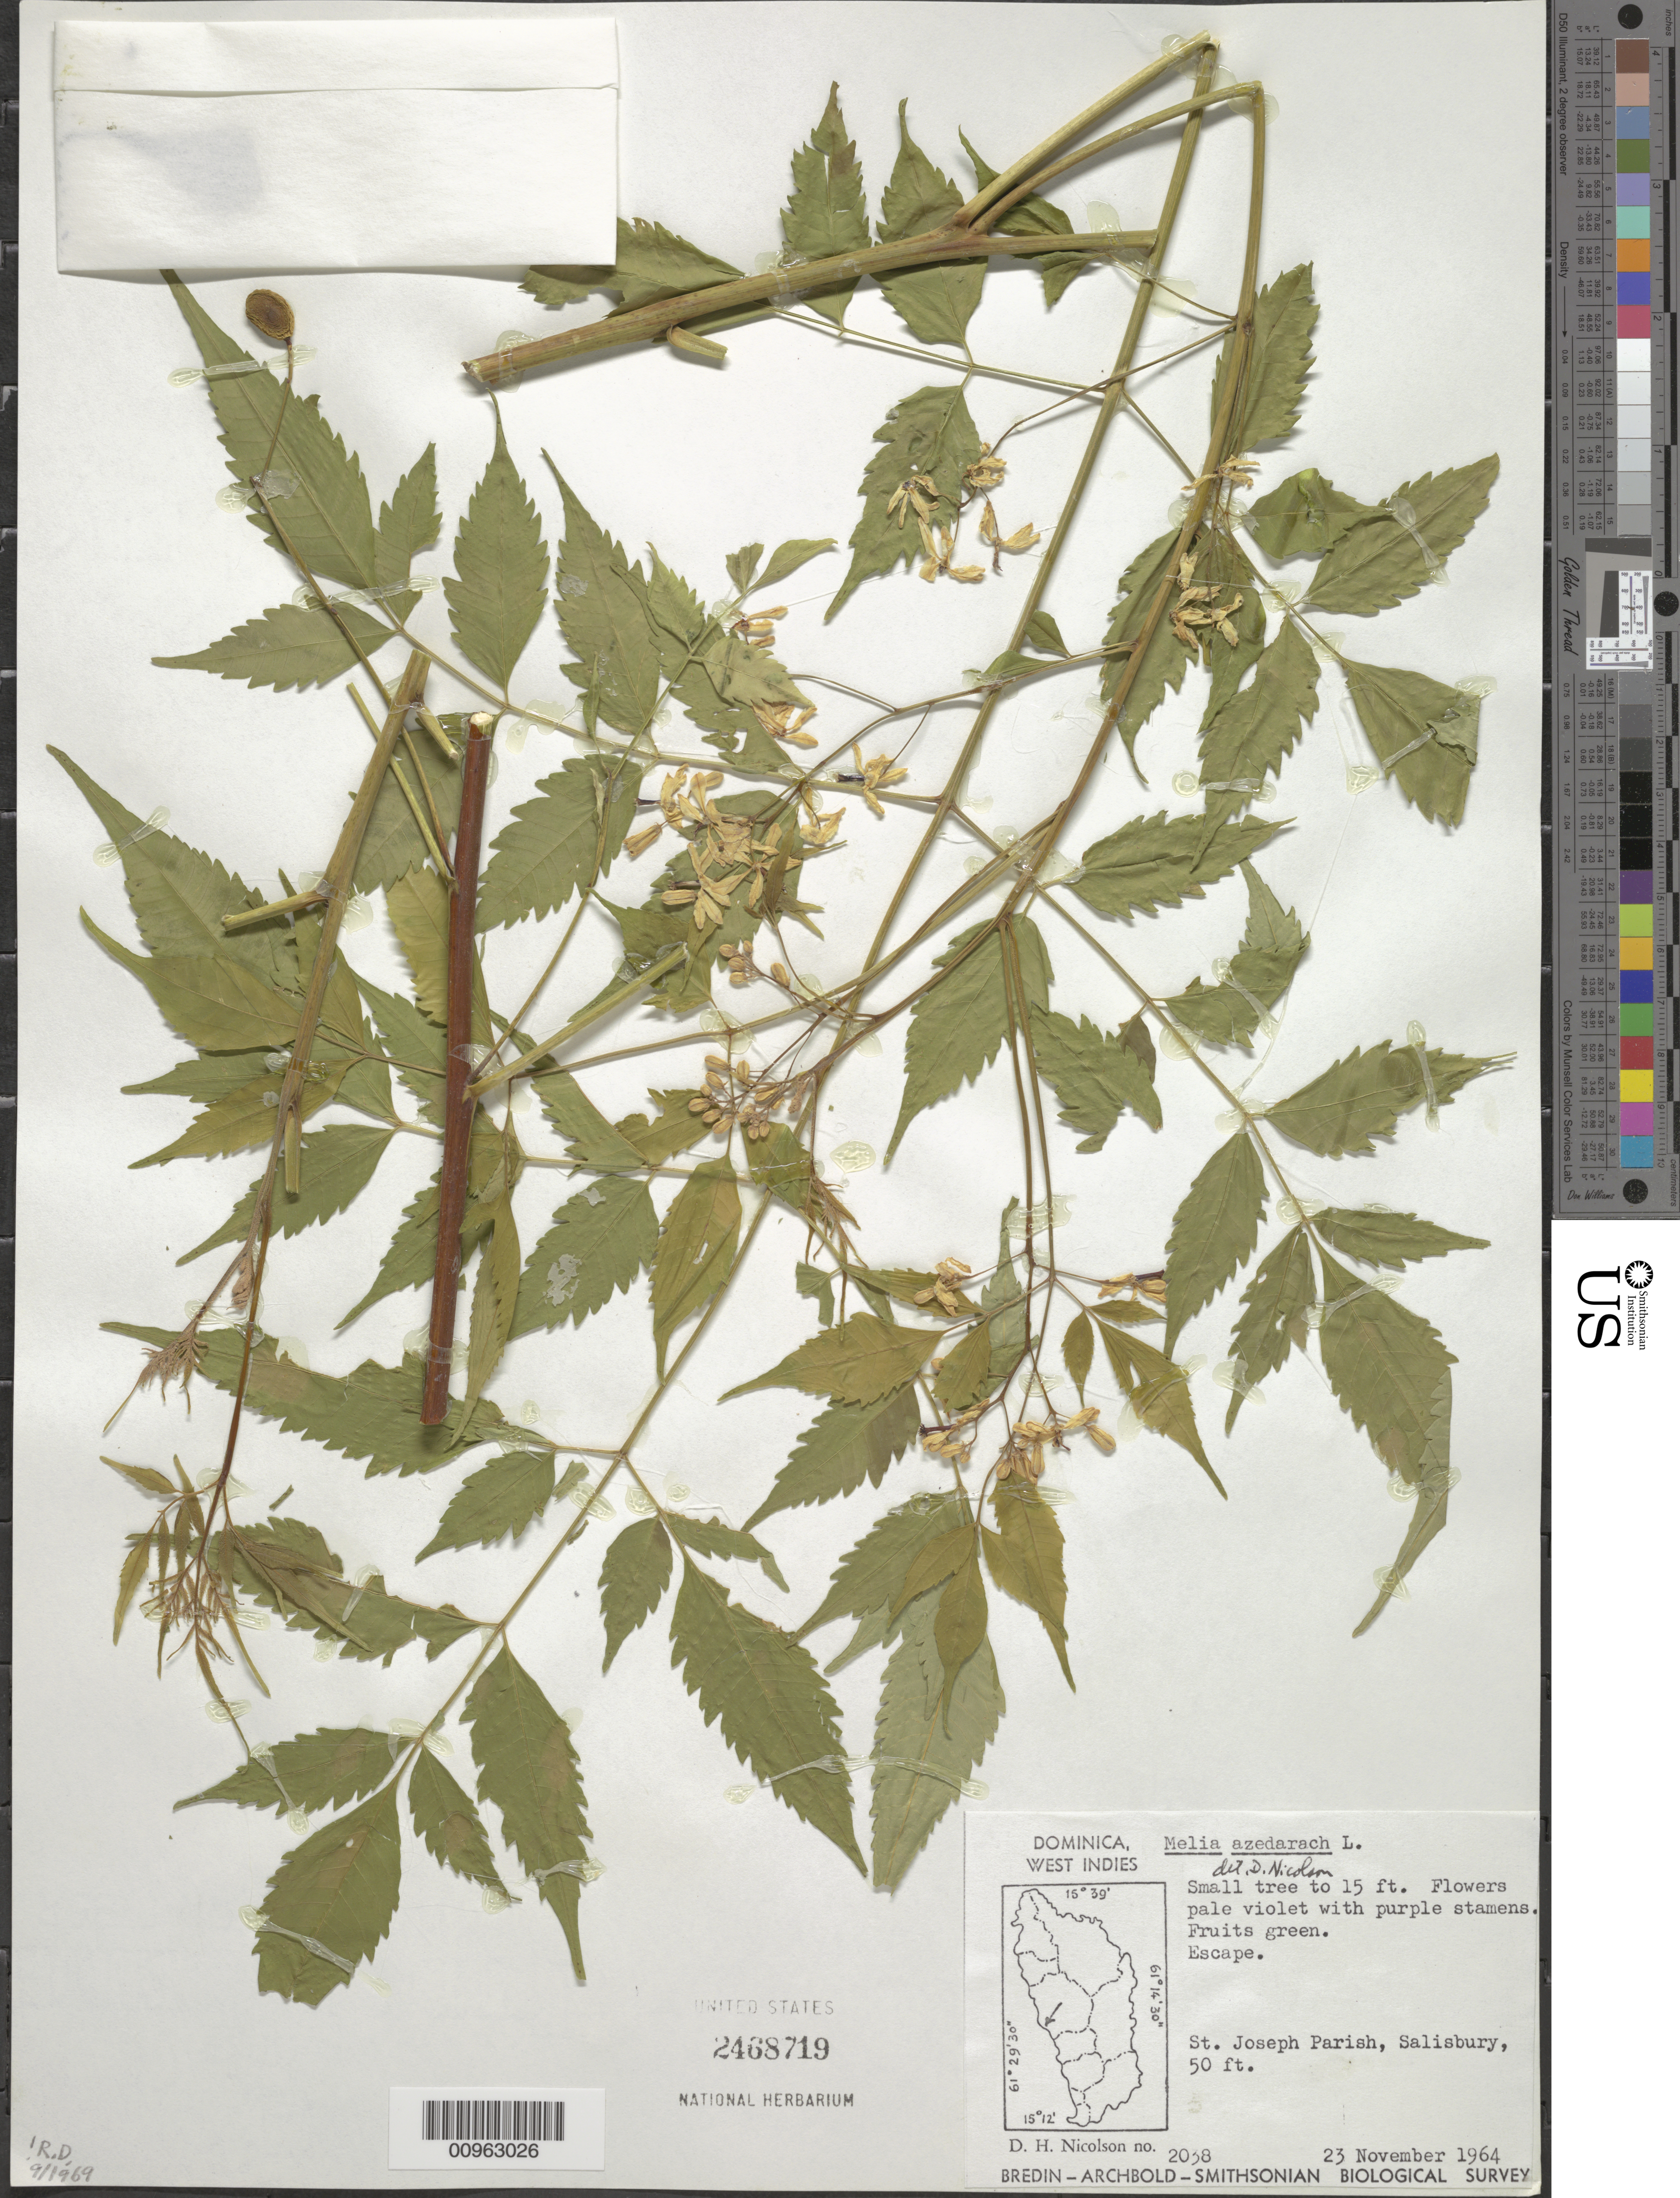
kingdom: Plantae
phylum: Tracheophyta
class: Magnoliopsida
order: Sapindales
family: Meliaceae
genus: Melia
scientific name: Melia azedarach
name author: L.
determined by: DeFilipps, R. A.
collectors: D. H. Nicolson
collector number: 2038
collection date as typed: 23 Nov 1964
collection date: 1964-11-23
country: Dominica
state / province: St. Joseph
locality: Salisbury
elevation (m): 15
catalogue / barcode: US 2468719